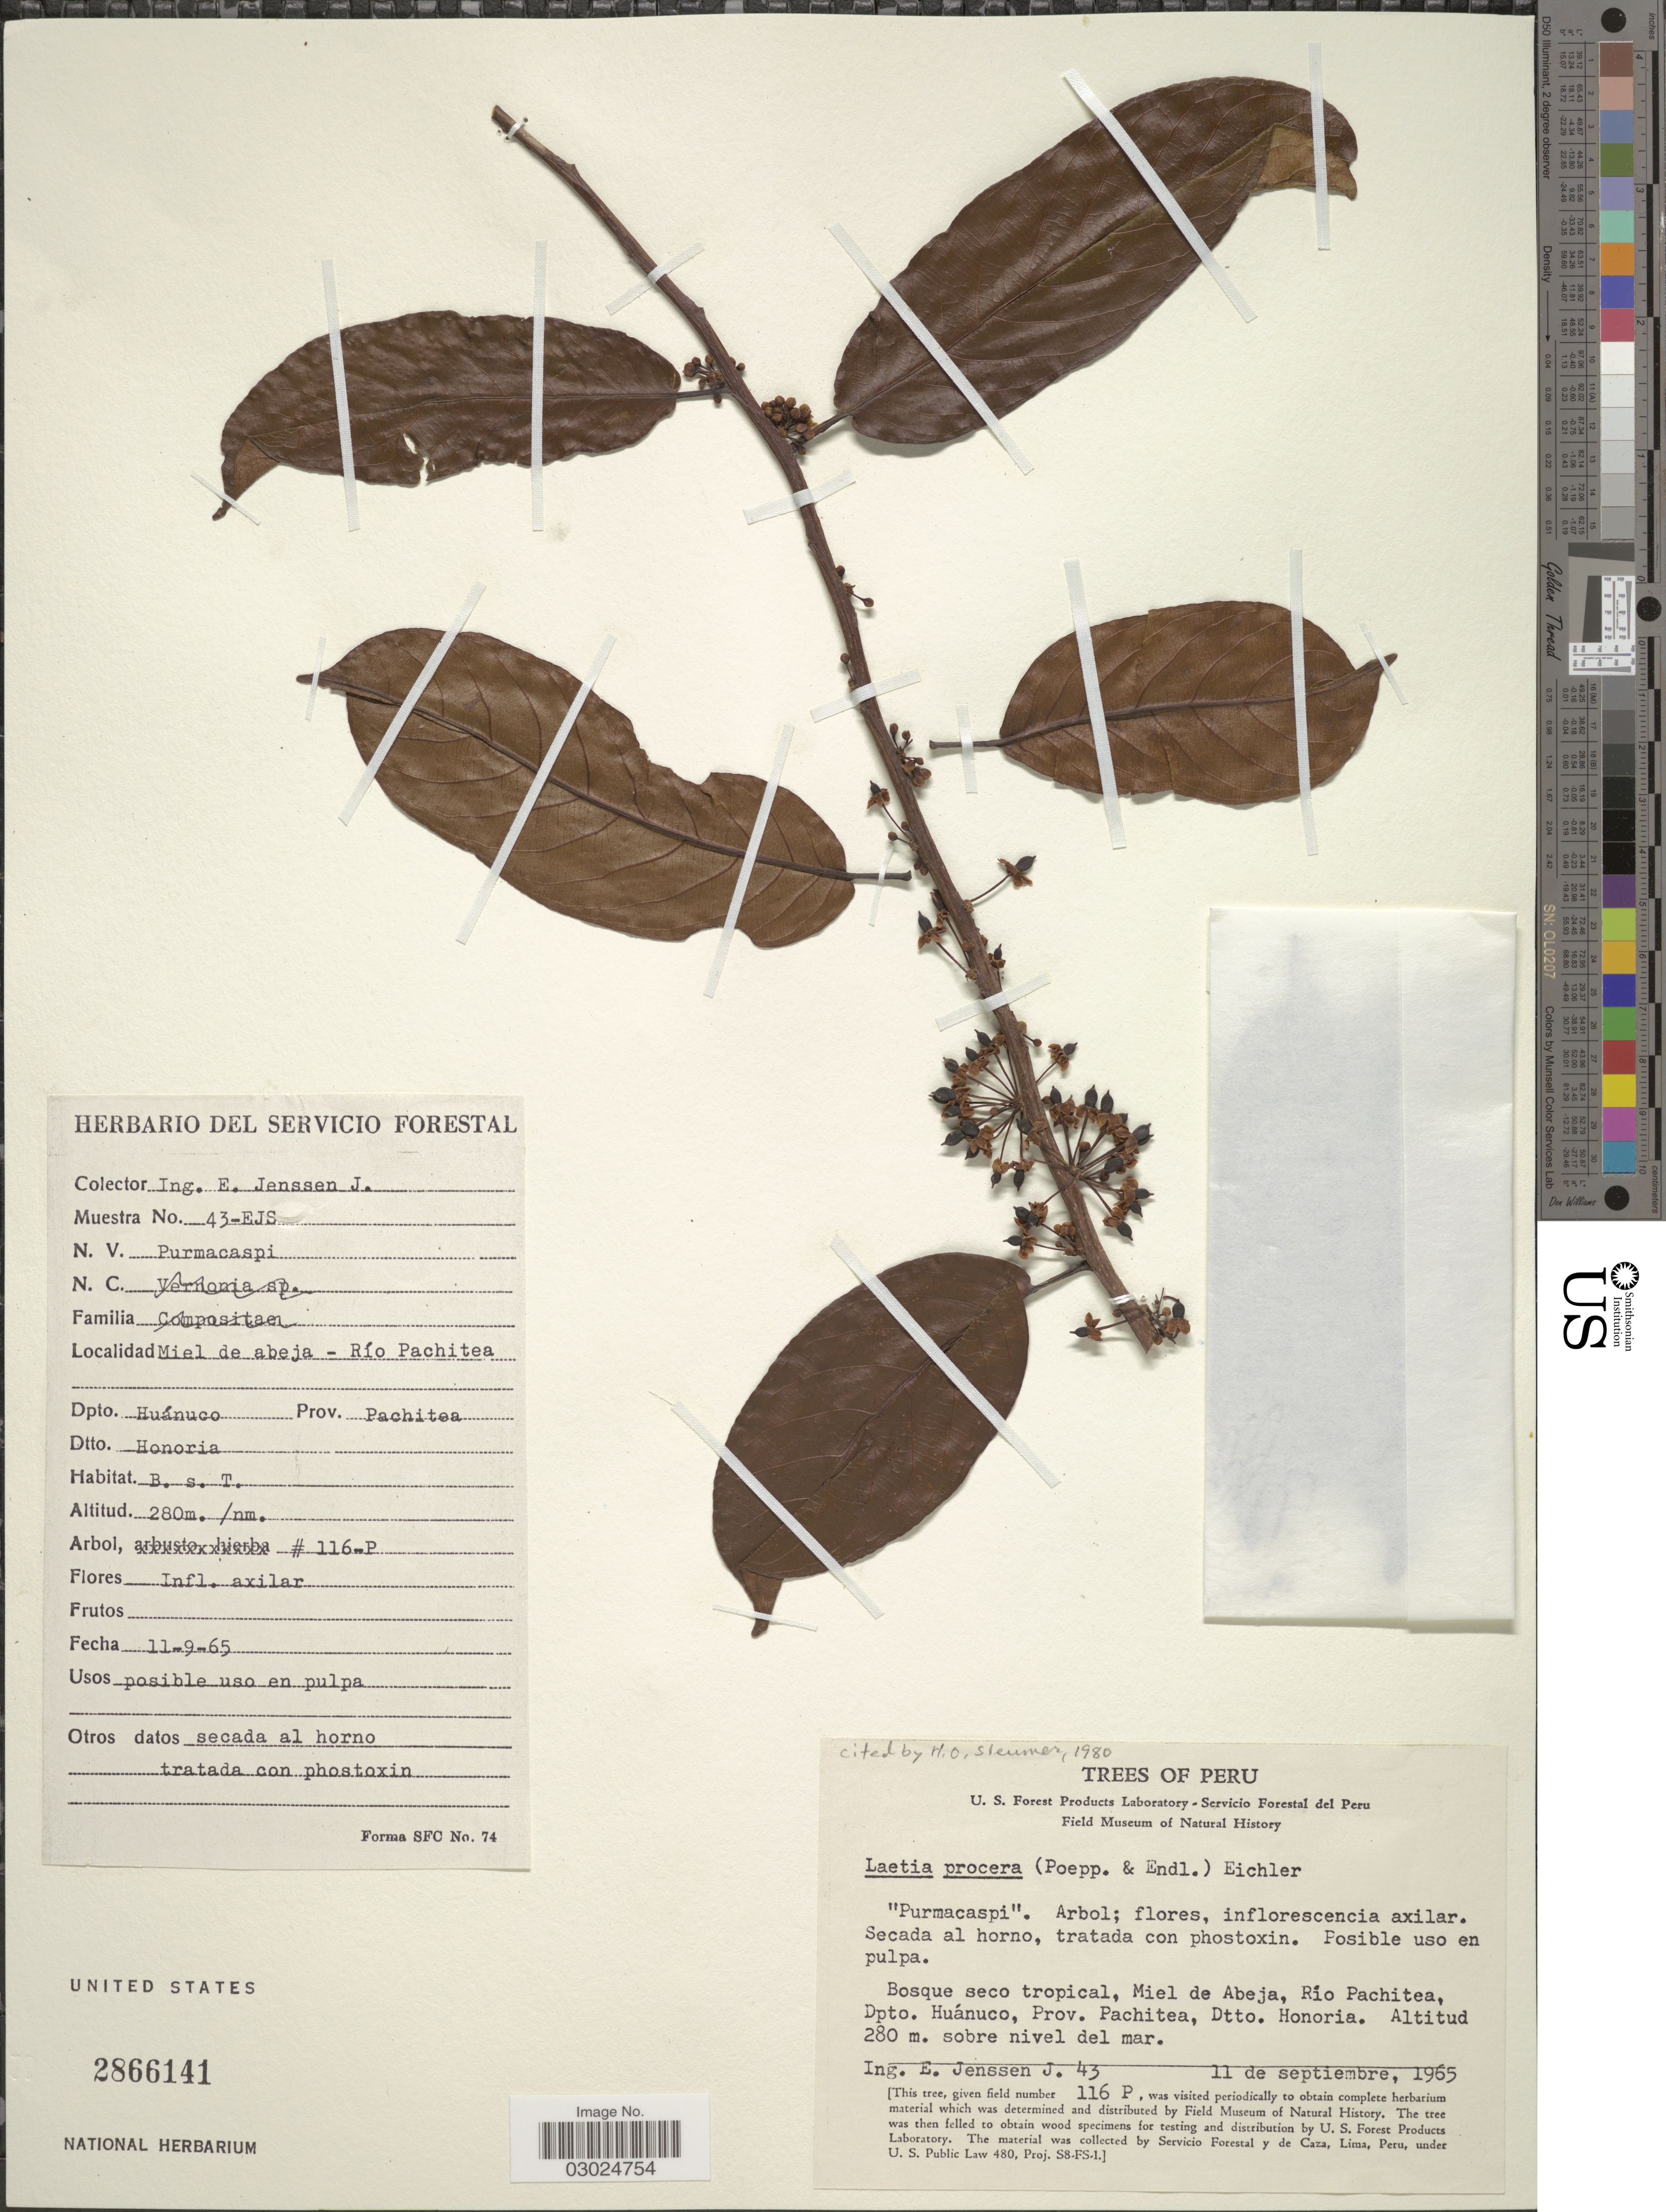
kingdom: Plantae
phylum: Tracheophyta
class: Magnoliopsida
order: Malpighiales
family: Salicaceae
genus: Laetia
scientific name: Laetia procera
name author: (Poepp.) Eichler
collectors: I. Jenssen J.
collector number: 43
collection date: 1965-09-11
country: Peru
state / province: Huánuco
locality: Bosque seco tropical, Miel de Abeja, Rio Pachitea, Dpto. Huánuco, Prov. Pachitea, Dtto. Honoria.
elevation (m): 280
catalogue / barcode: US 2866141